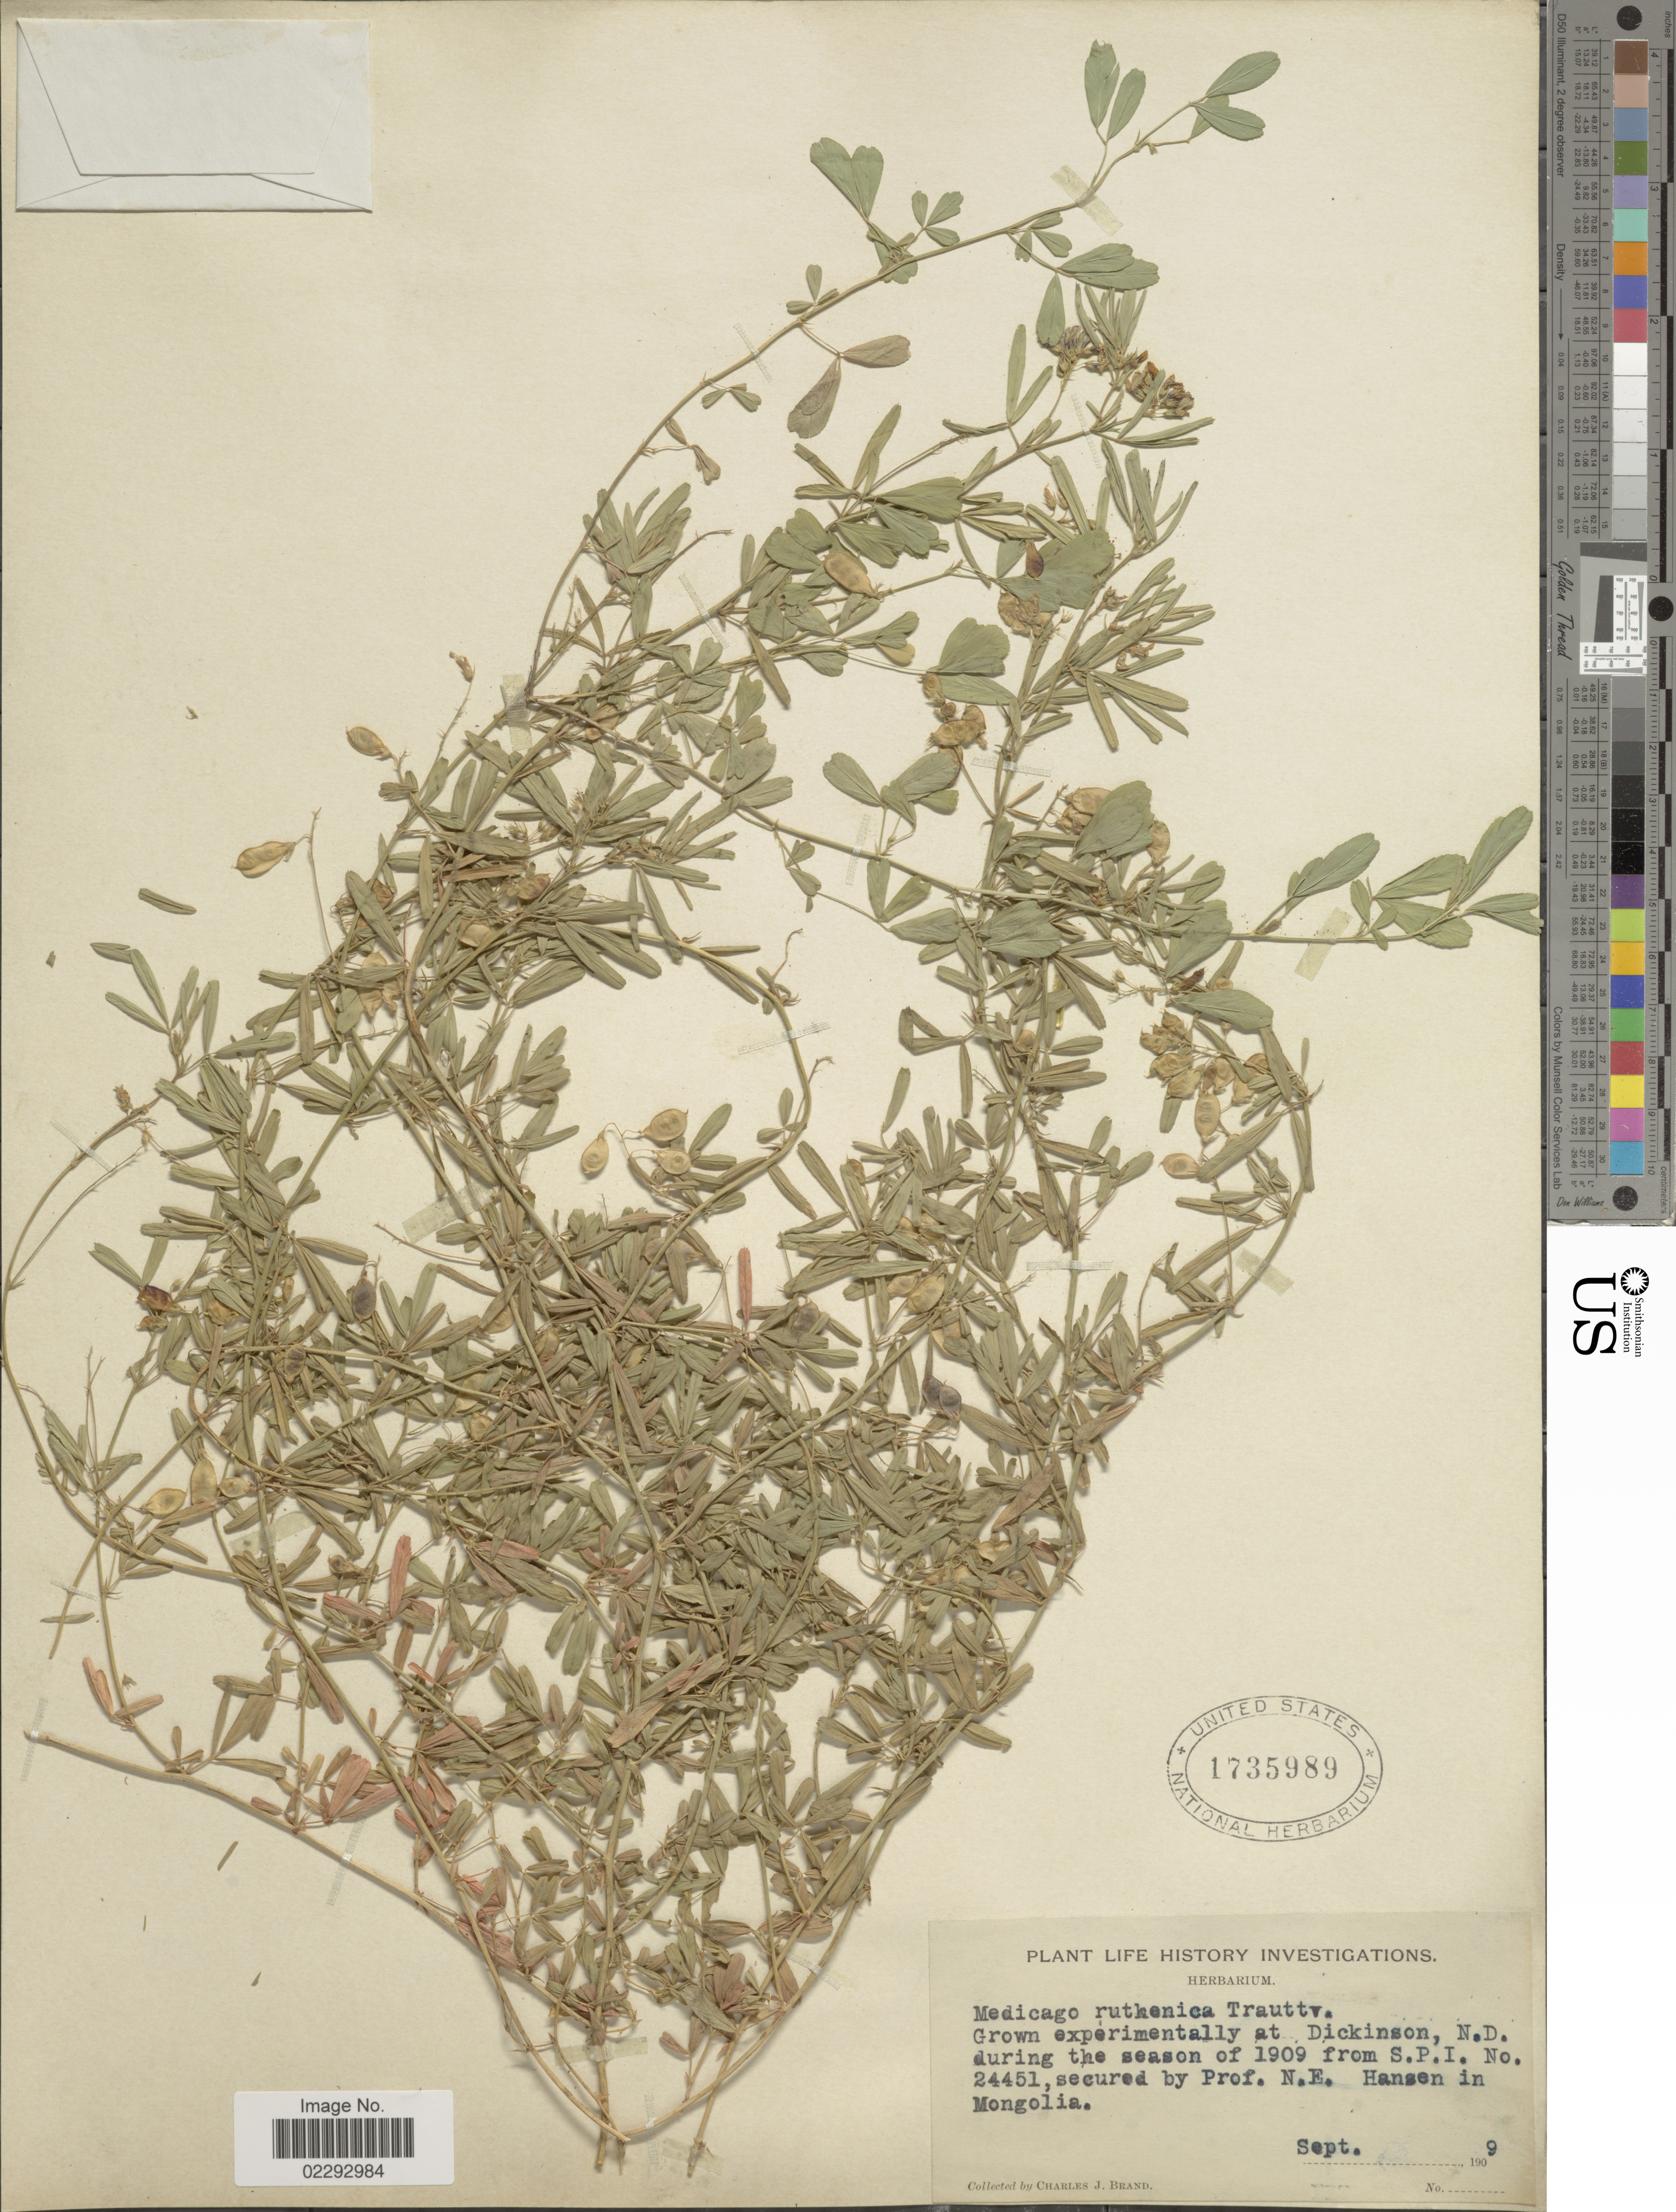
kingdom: Plantae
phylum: Tracheophyta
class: Magnoliopsida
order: Fabales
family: Fabaceae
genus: Medicago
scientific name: Medicago ruthenica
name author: (L.) Trautv.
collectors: C. J. Brand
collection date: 1909-09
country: United States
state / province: North Dakota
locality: Dickinson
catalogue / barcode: US 1735989